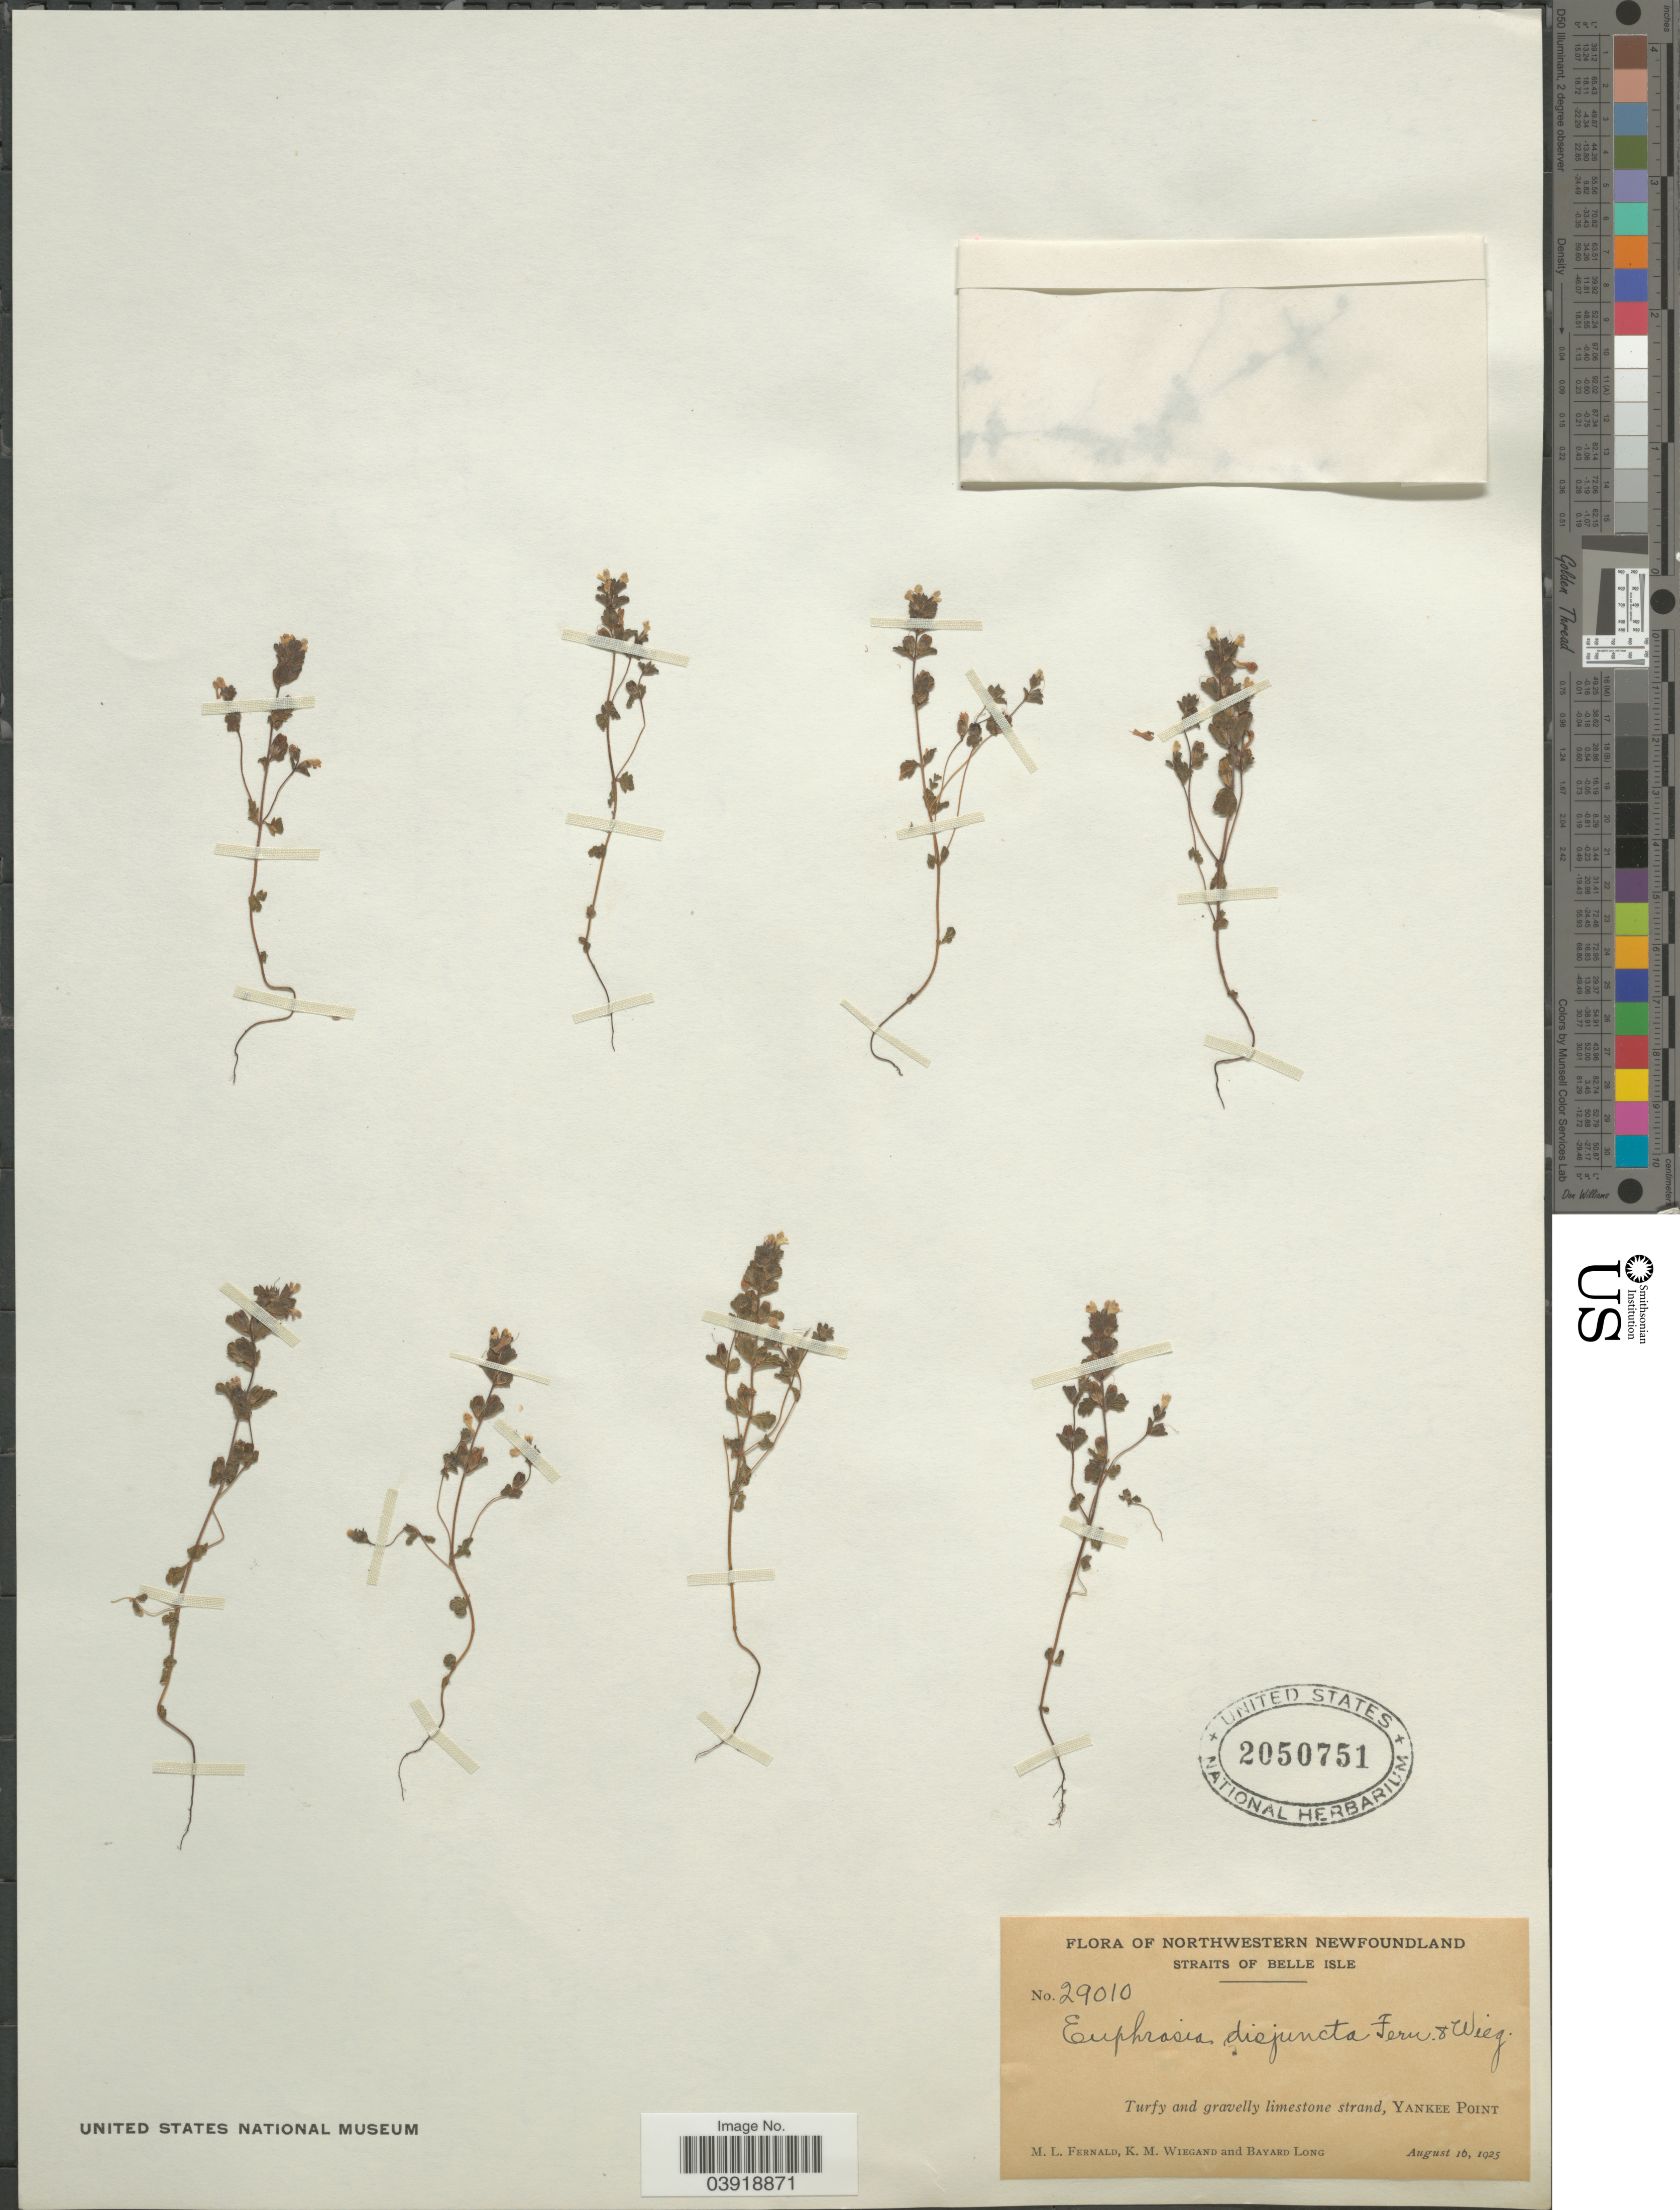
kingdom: Plantae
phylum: Tracheophyta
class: Magnoliopsida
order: Lamiales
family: Orobanchaceae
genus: Euphrasia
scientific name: Euphrasia disjuncta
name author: Fernald & Wiegand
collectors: M. L. Fernald, K. M. Wiegand & B. Long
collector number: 29010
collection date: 1925-08-16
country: Canada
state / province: Newfoundland and Labrador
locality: Northwestern Newfoundland. Straits of Belle Isle. Yankee Point.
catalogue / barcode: US 2050751